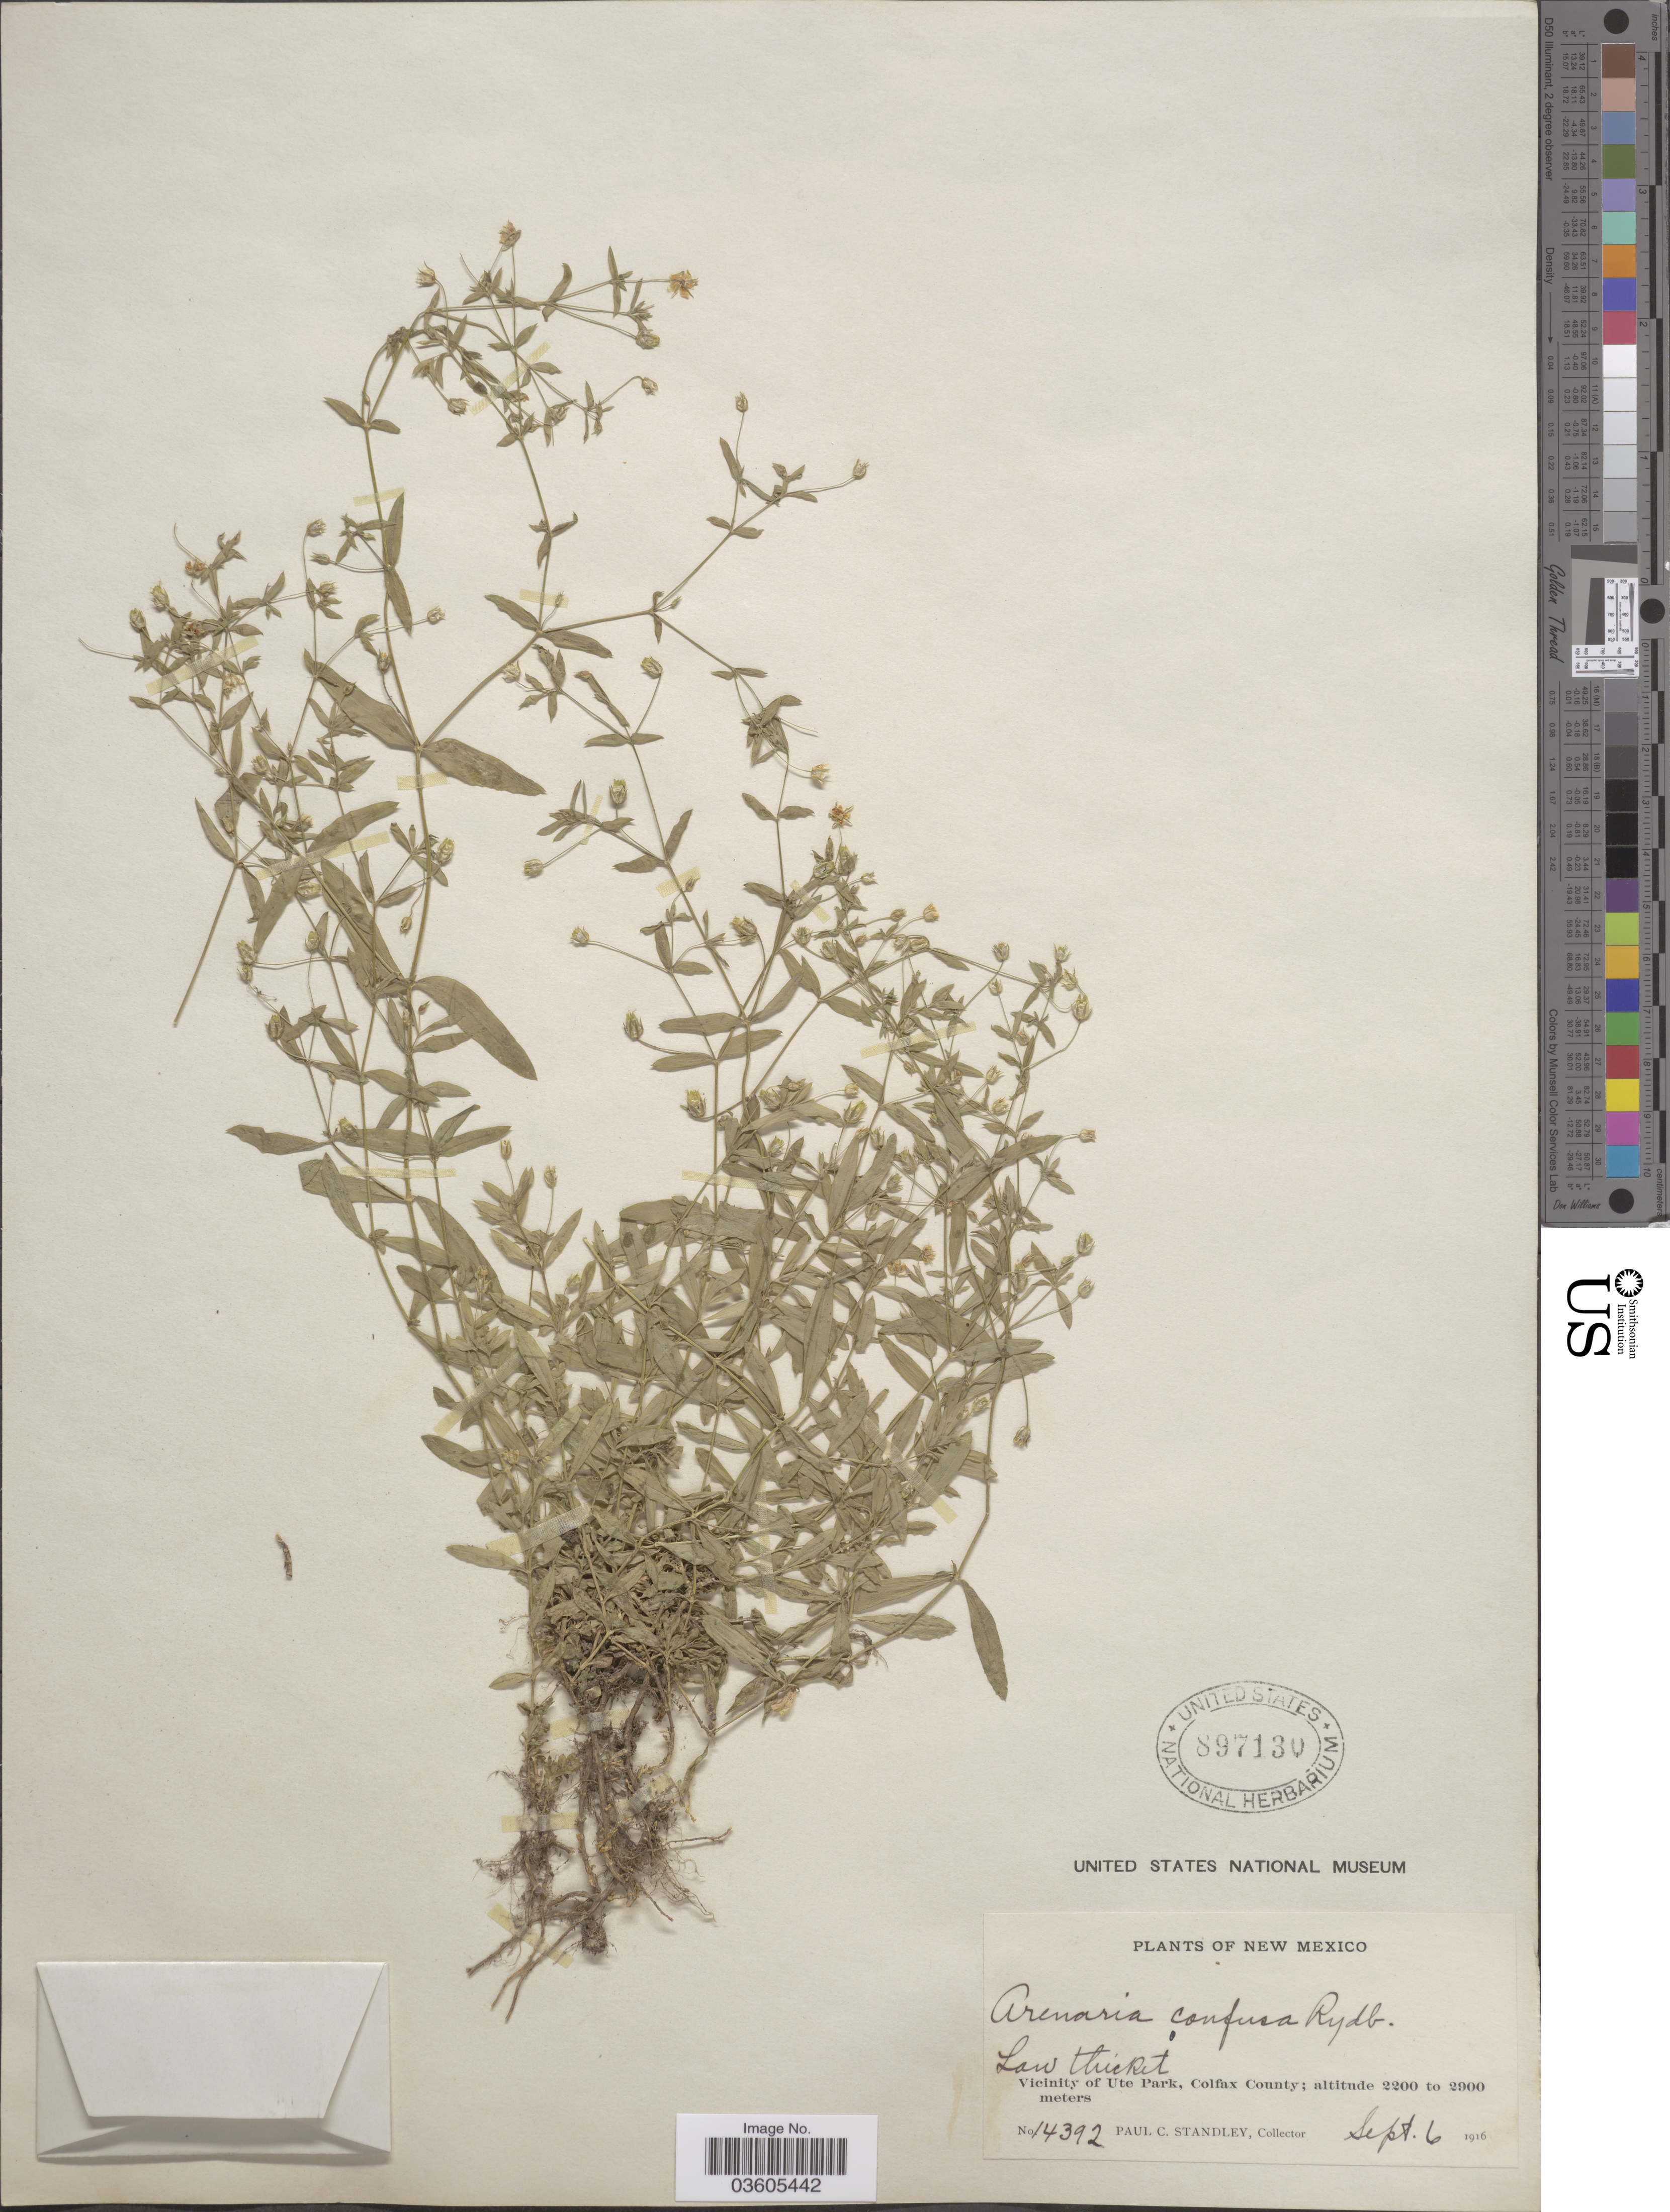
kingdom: Plantae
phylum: Tracheophyta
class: Magnoliopsida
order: Caryophyllales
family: Caryophyllaceae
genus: Arenaria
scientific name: Arenaria confusa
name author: Rydb.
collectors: P. C. Standley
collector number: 14392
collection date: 1916-09-06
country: United States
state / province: New Mexico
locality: Vicinity of Ute Park, Colfax County.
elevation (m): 2200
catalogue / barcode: US 897130